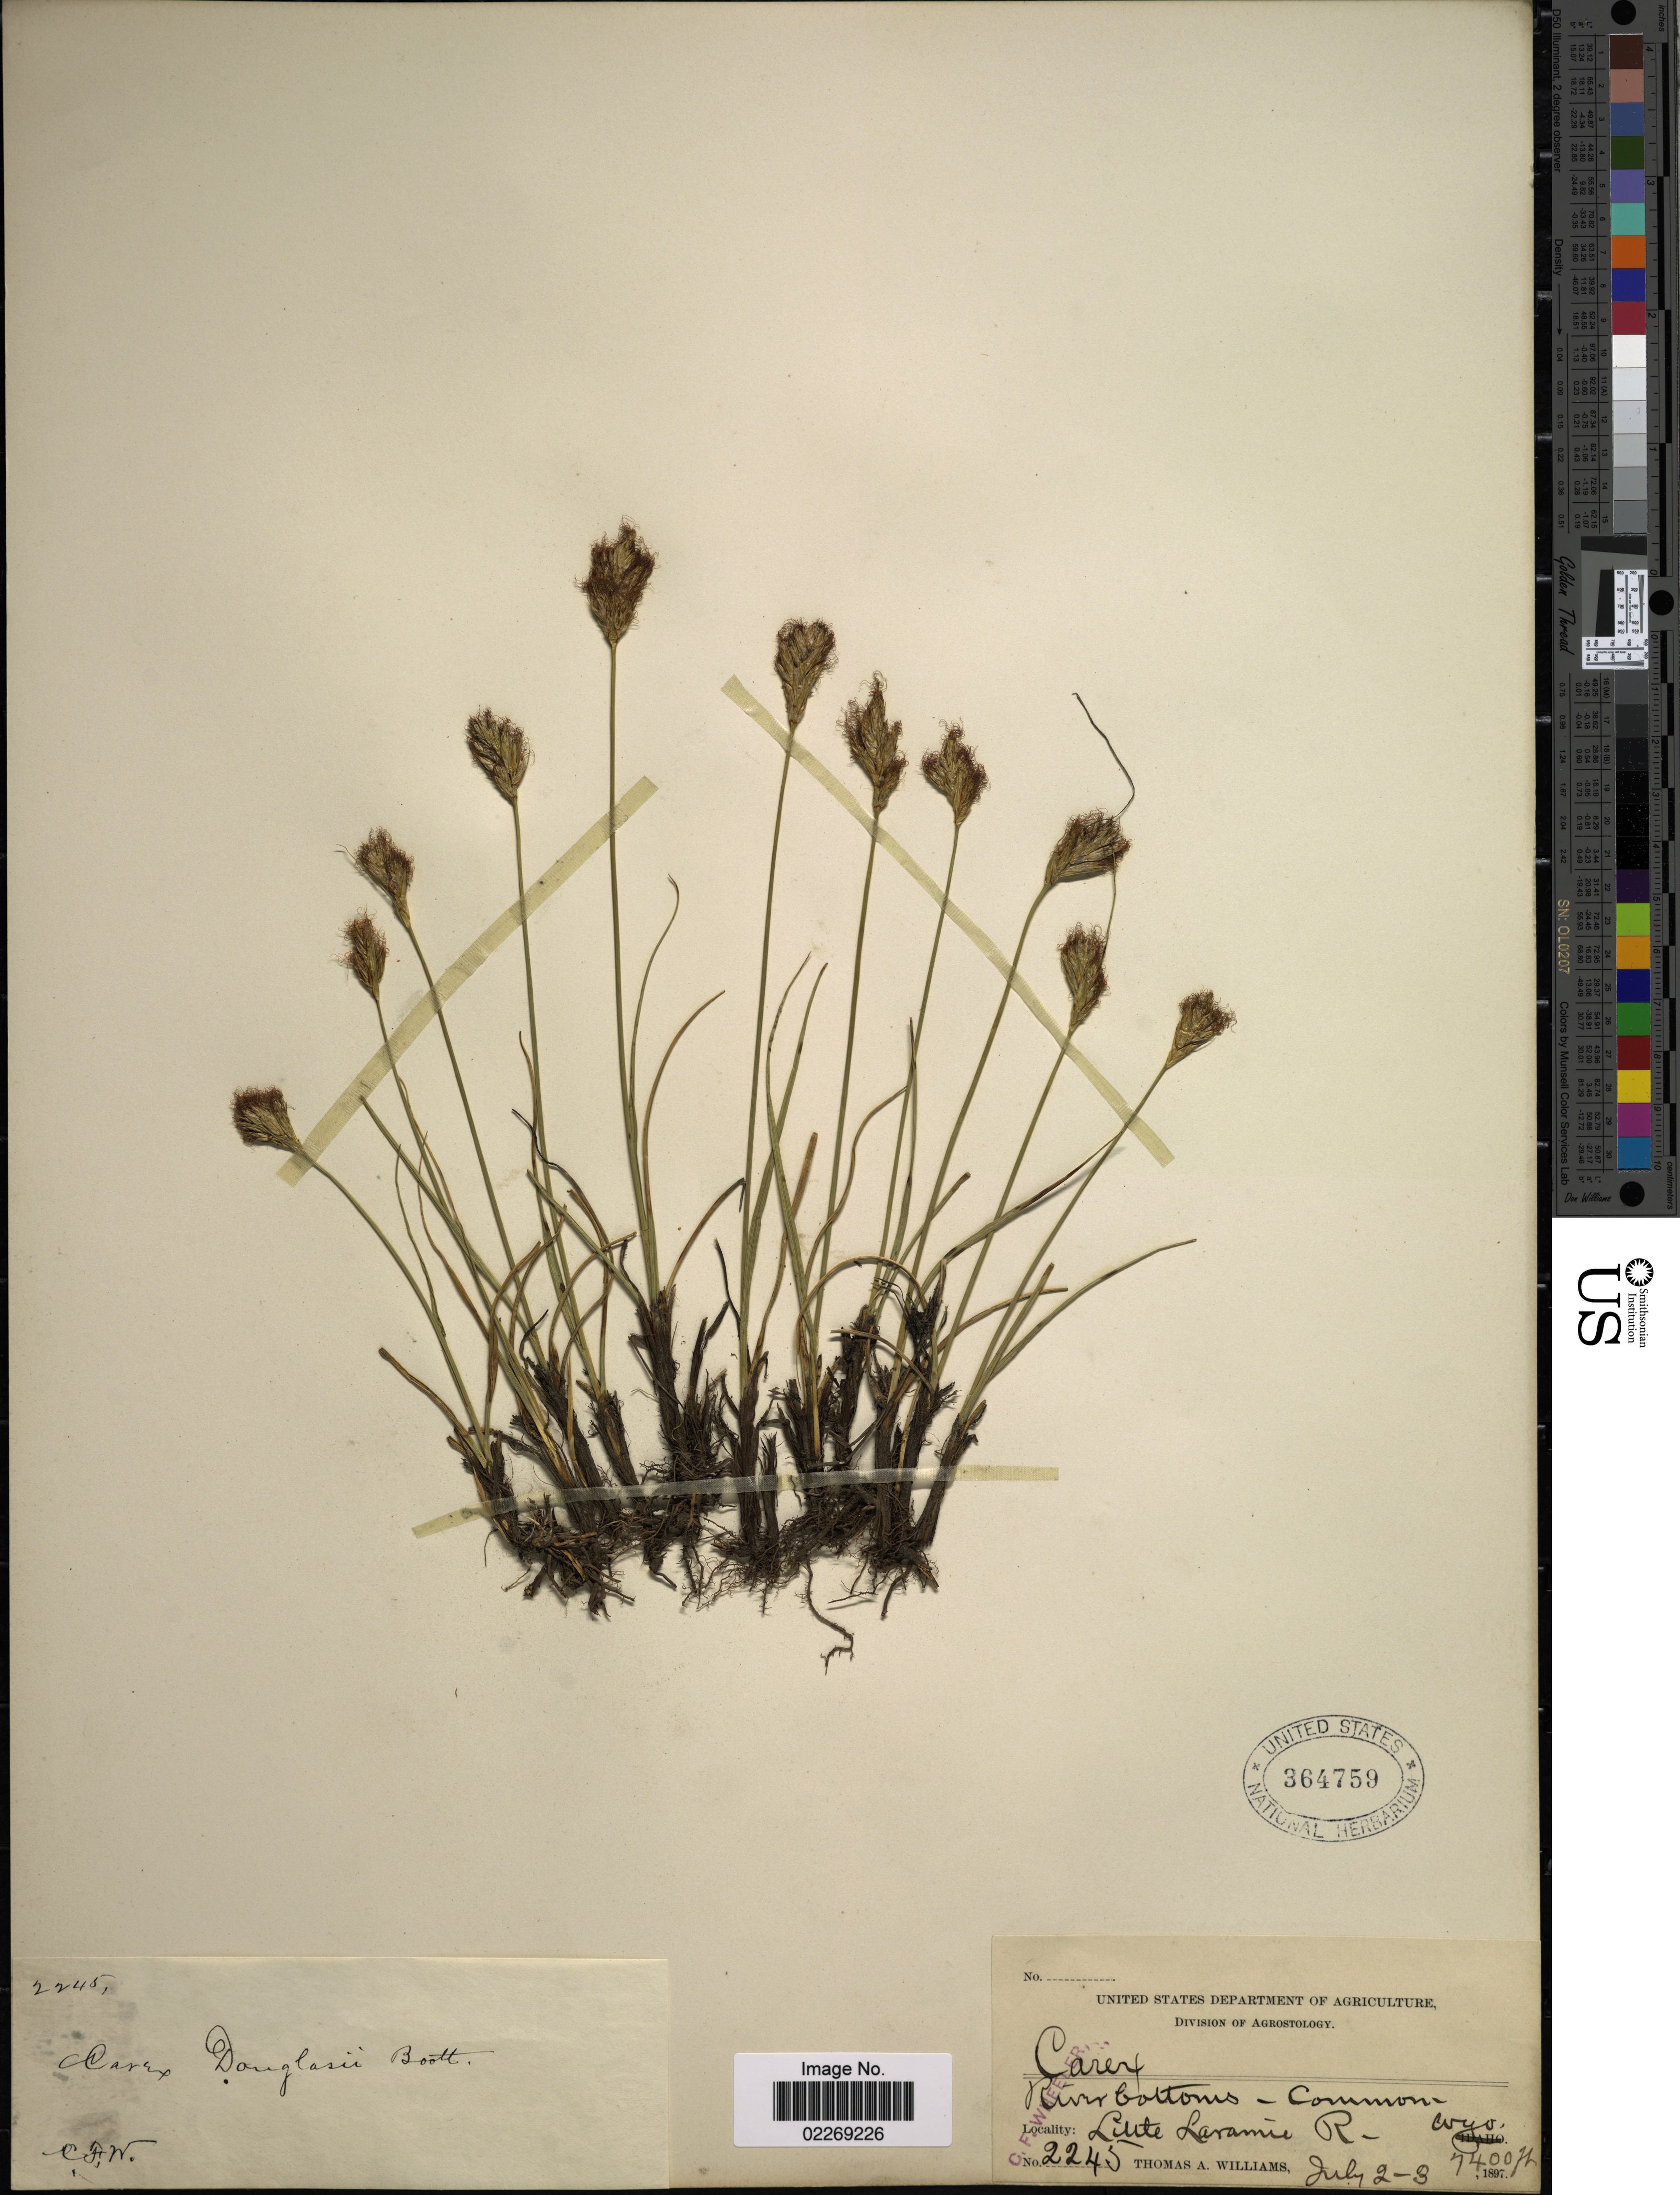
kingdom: Plantae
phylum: Tracheophyta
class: Liliopsida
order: Poales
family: Cyperaceae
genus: Carex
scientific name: Carex douglasii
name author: Boott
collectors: T. A. Williams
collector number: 2245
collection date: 1897-07-02/1897-07-03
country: United States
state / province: Wyoming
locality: Little Laramie R.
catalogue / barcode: US 364759